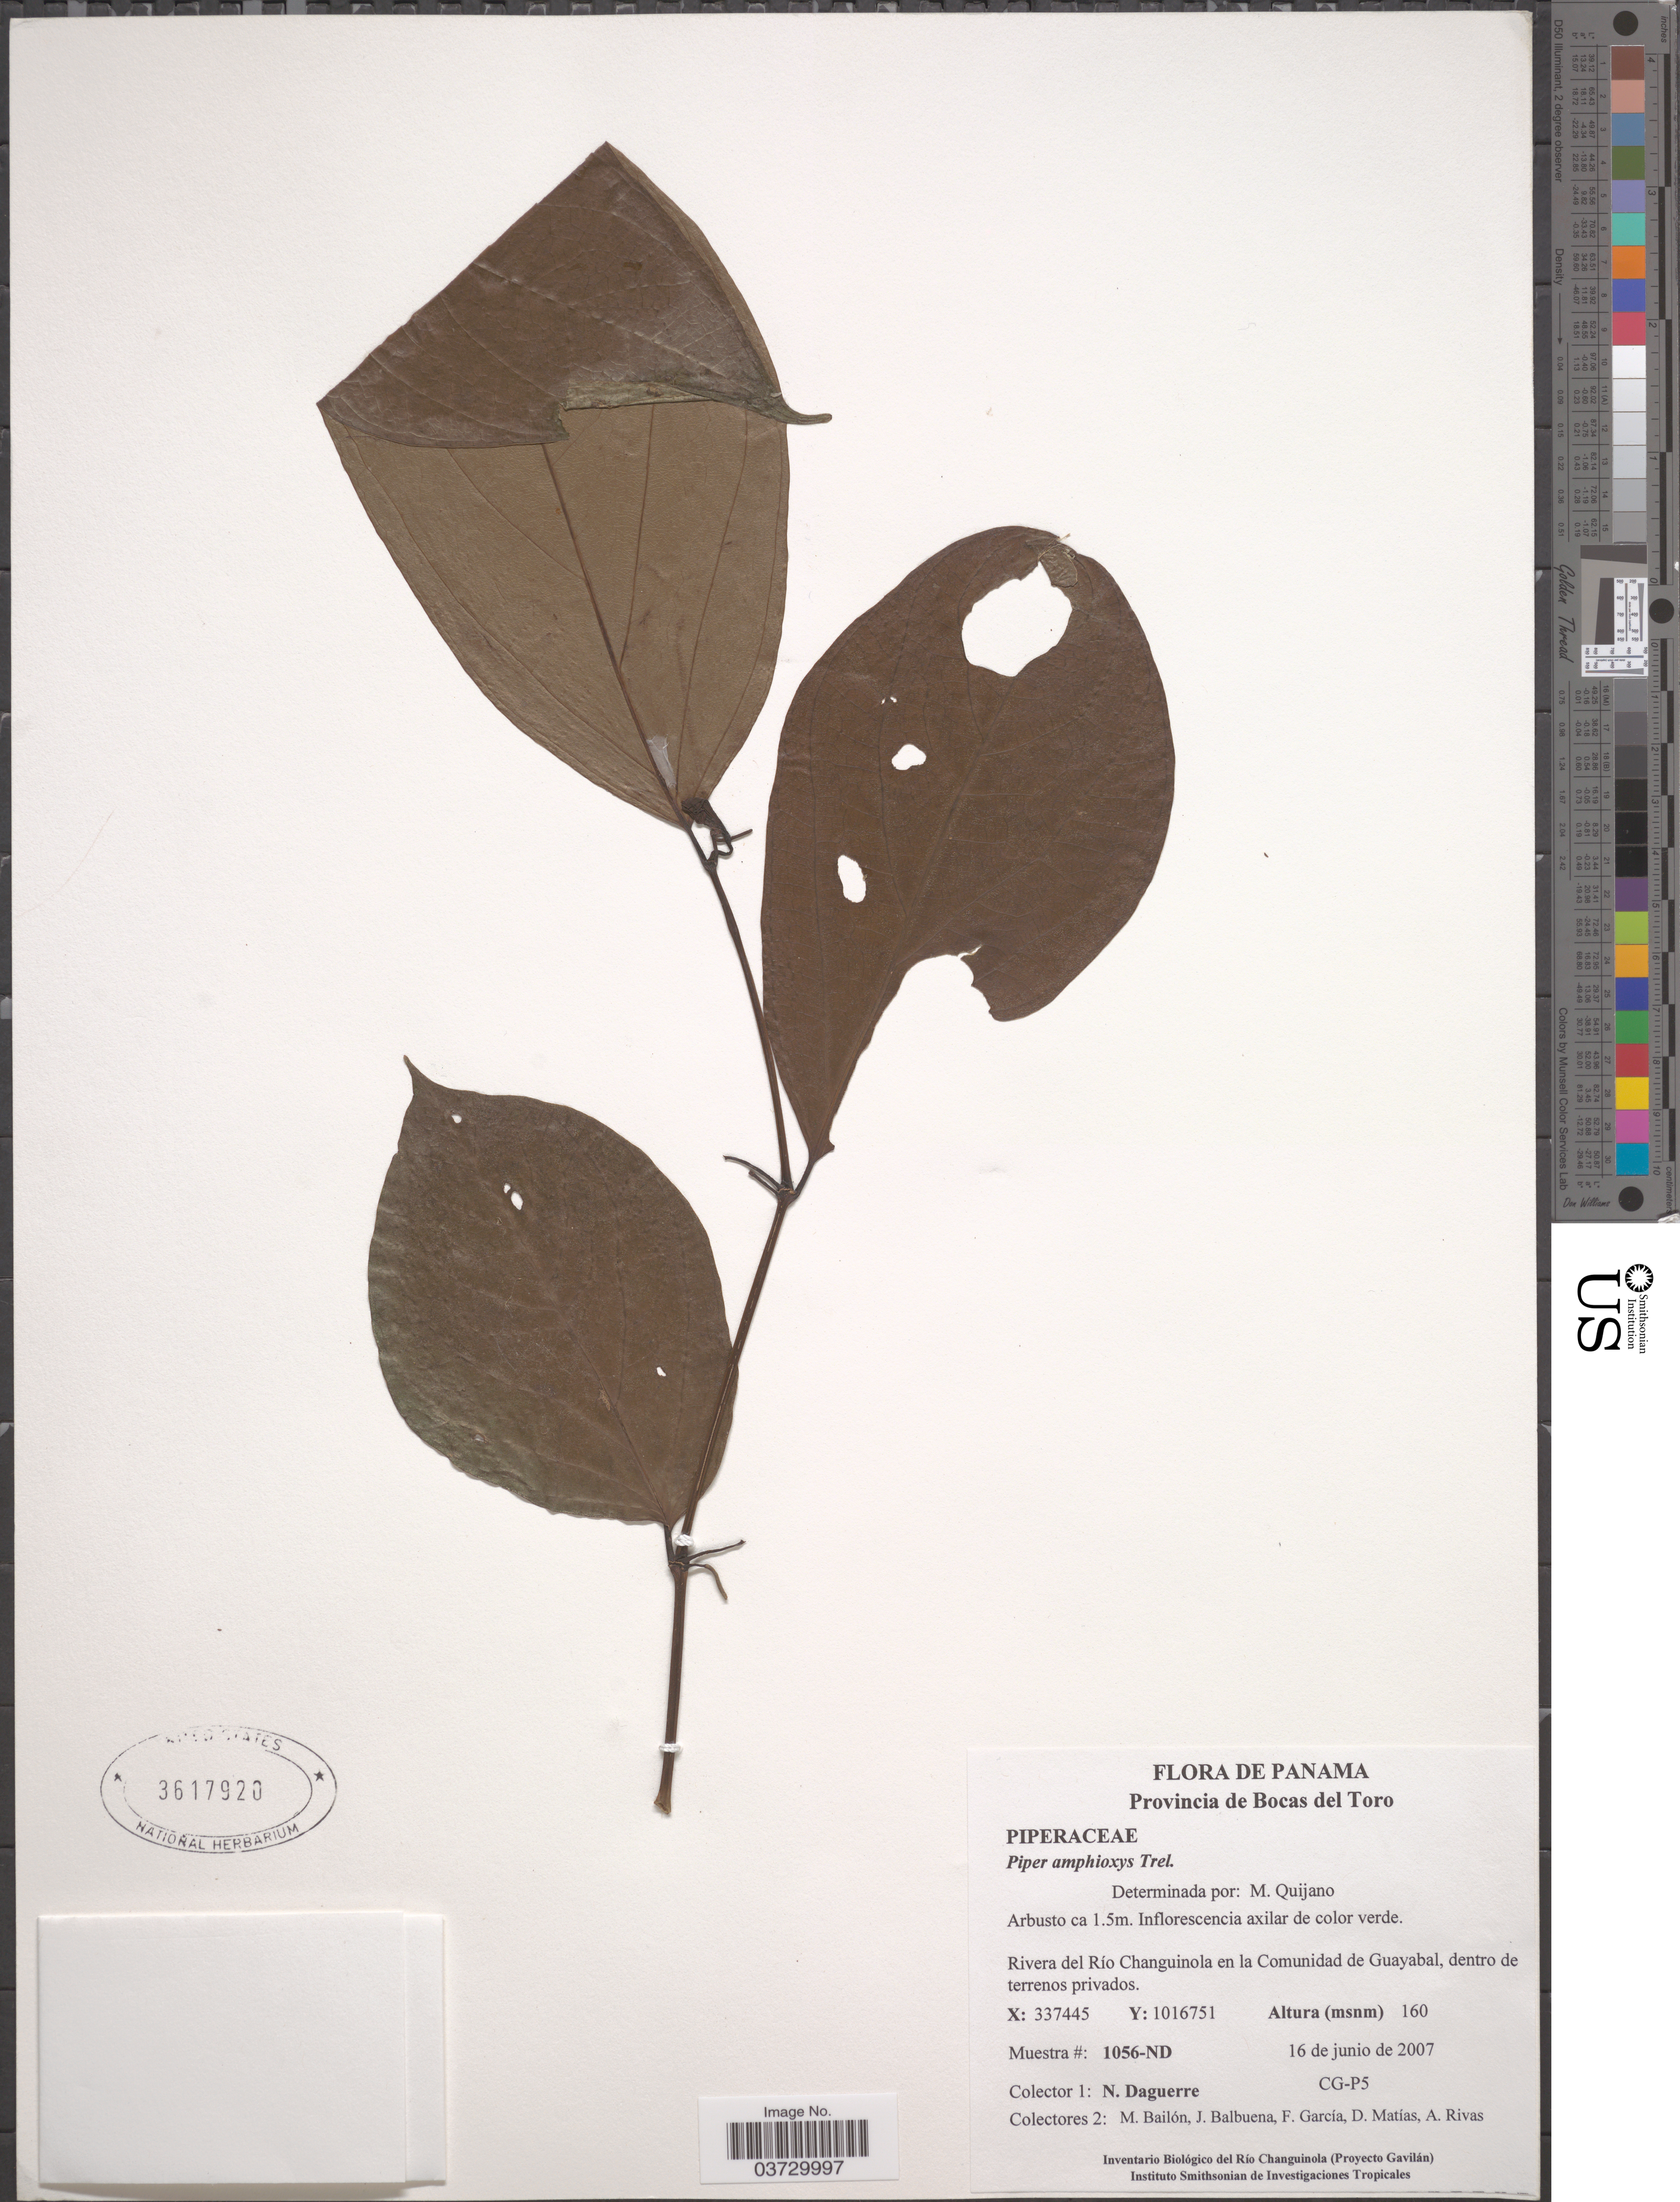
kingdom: Plantae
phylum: Tracheophyta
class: Magnoliopsida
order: Piperales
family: Piperaceae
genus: Piper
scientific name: Piper amphioxys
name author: Trel.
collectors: N. Daguerre, M. Bailón, J. Balbuena, F. Garcia & et al.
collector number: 1056-ND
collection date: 2007-06-16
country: Panama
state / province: Bocas del Toro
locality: Rivera del Río Changuinola en la Comunidad de Guayabal, dentro de terrenos privados. X: 337445 [unsure placement] Y: 1016751 [unsure placement]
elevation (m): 160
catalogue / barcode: US 3617920